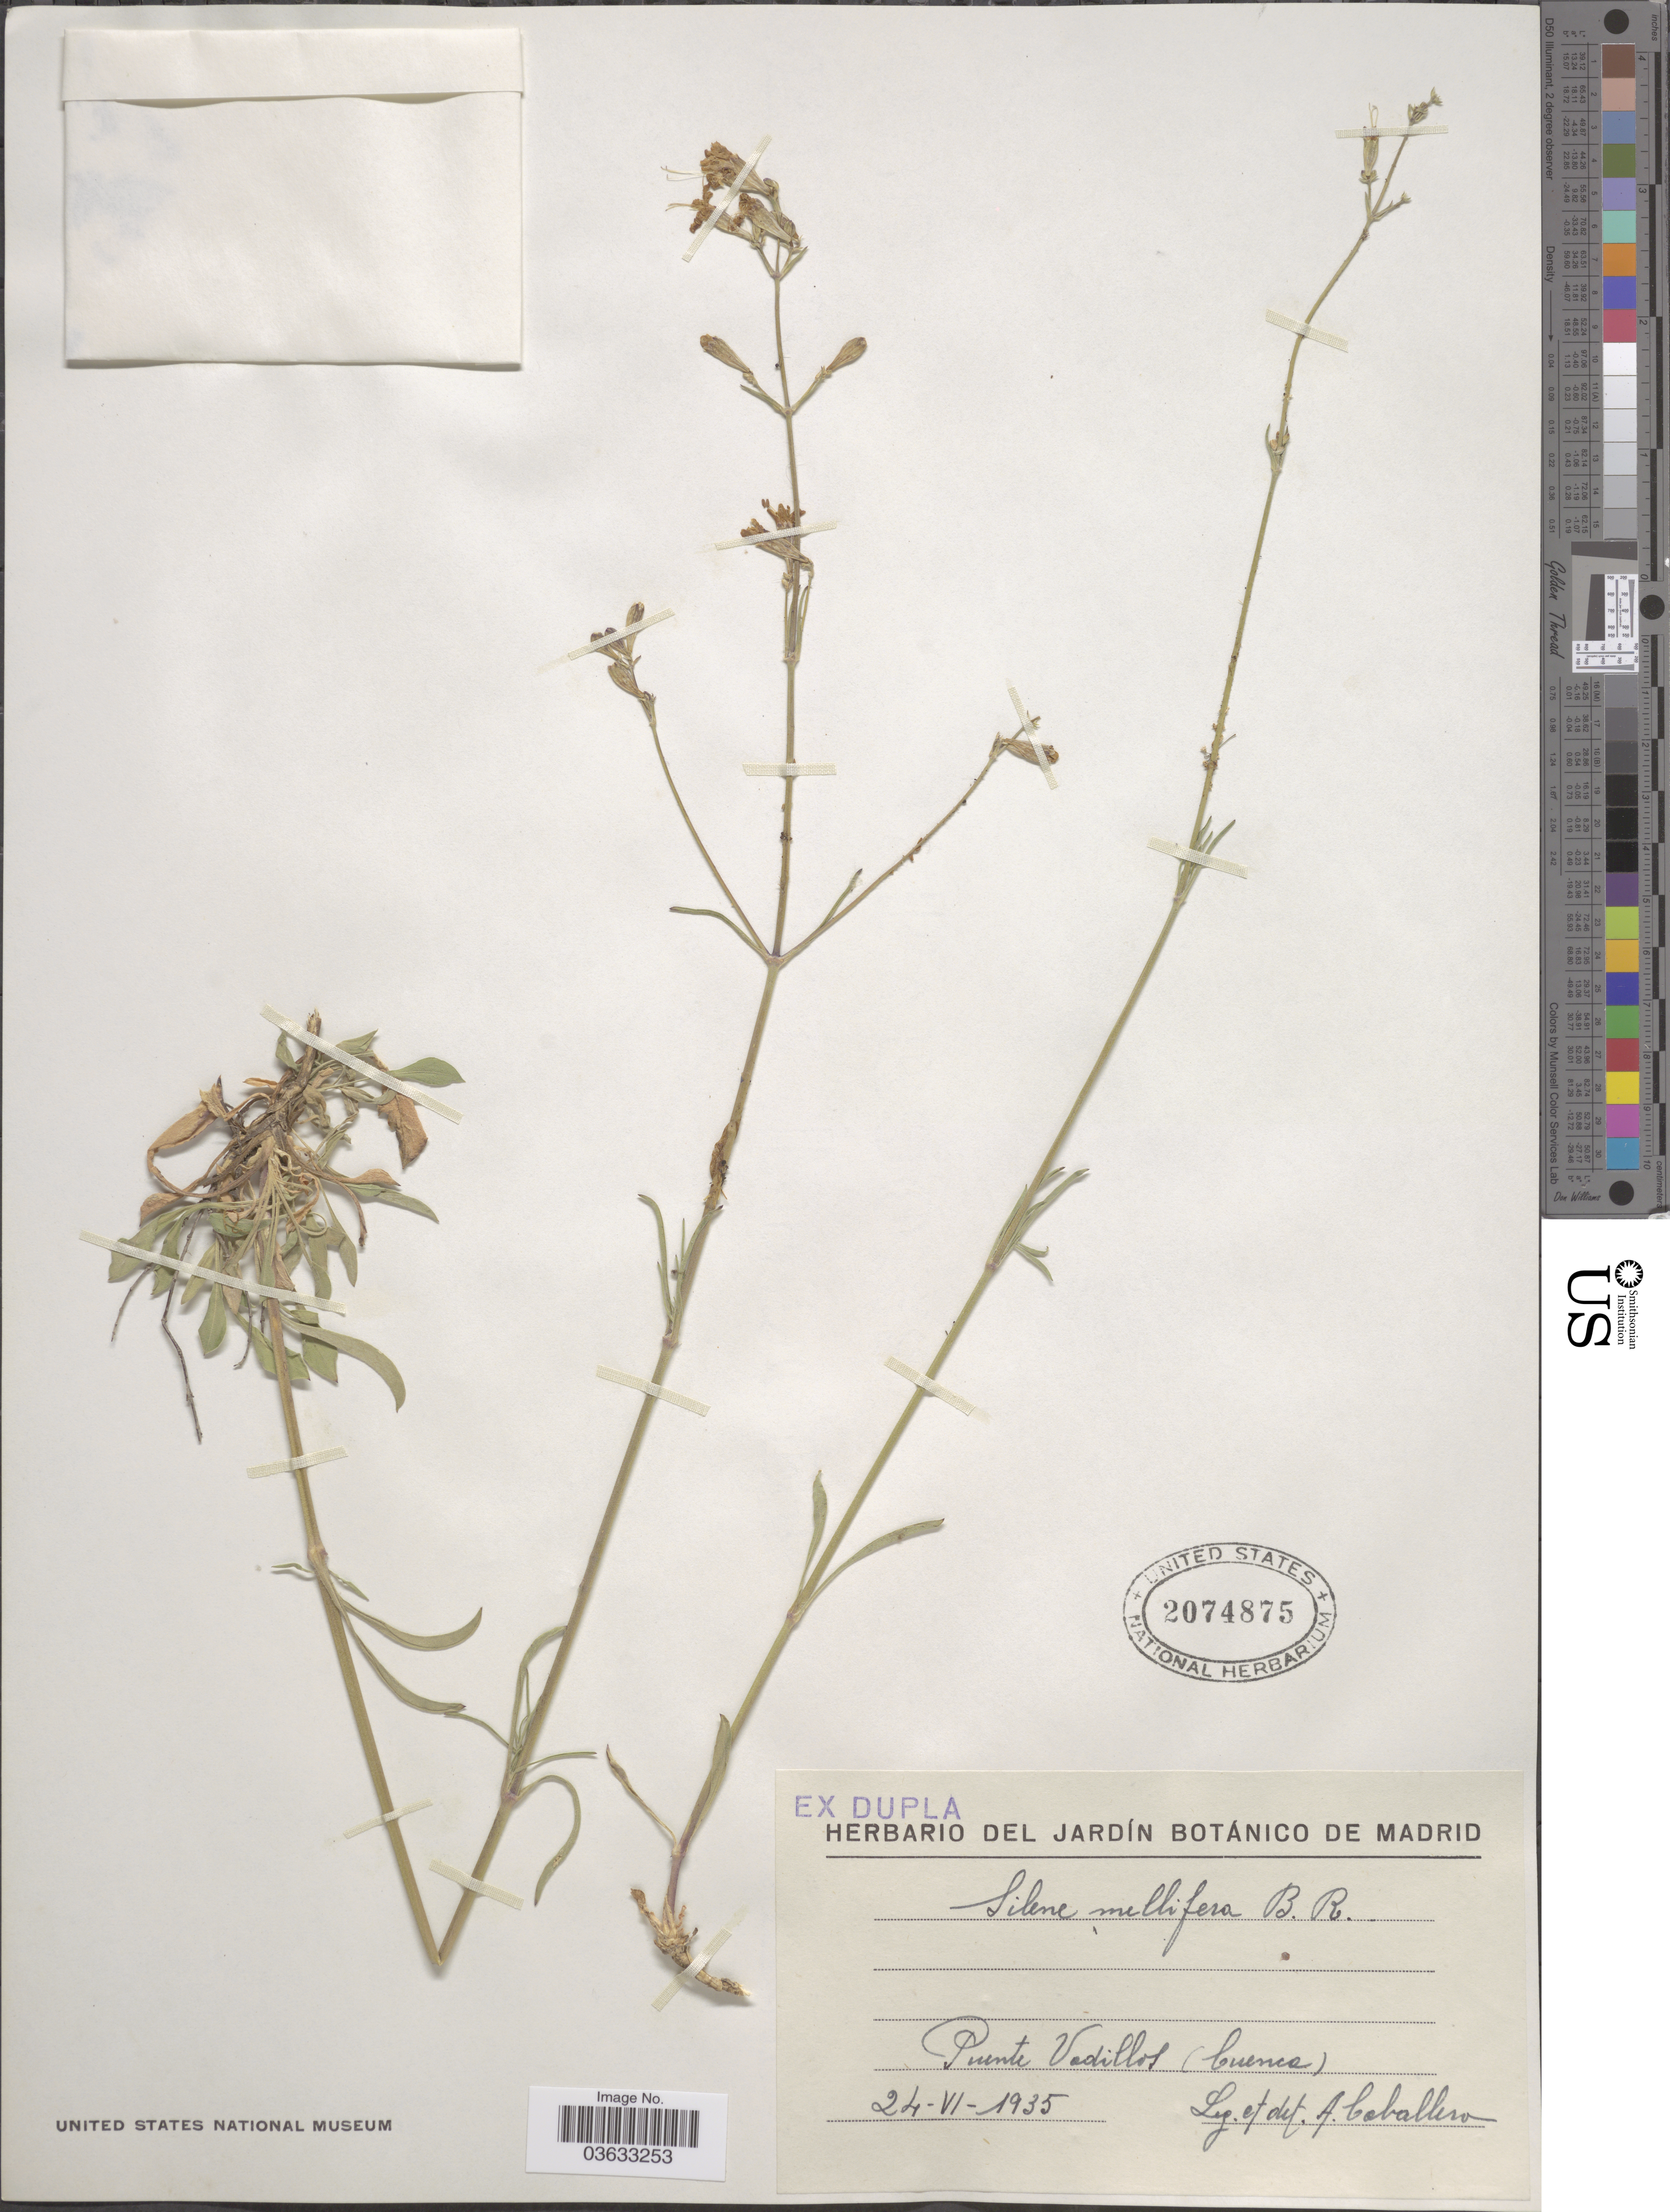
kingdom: Plantae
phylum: Tracheophyta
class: Magnoliopsida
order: Caryophyllales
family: Caryophyllaceae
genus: Silene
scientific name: Silene mellifera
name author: Boiss. & Reut.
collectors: A. Caballero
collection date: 1935-06-24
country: Spain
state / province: Madrid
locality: Puente Vadillos (Cuenca).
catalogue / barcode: US 2074875